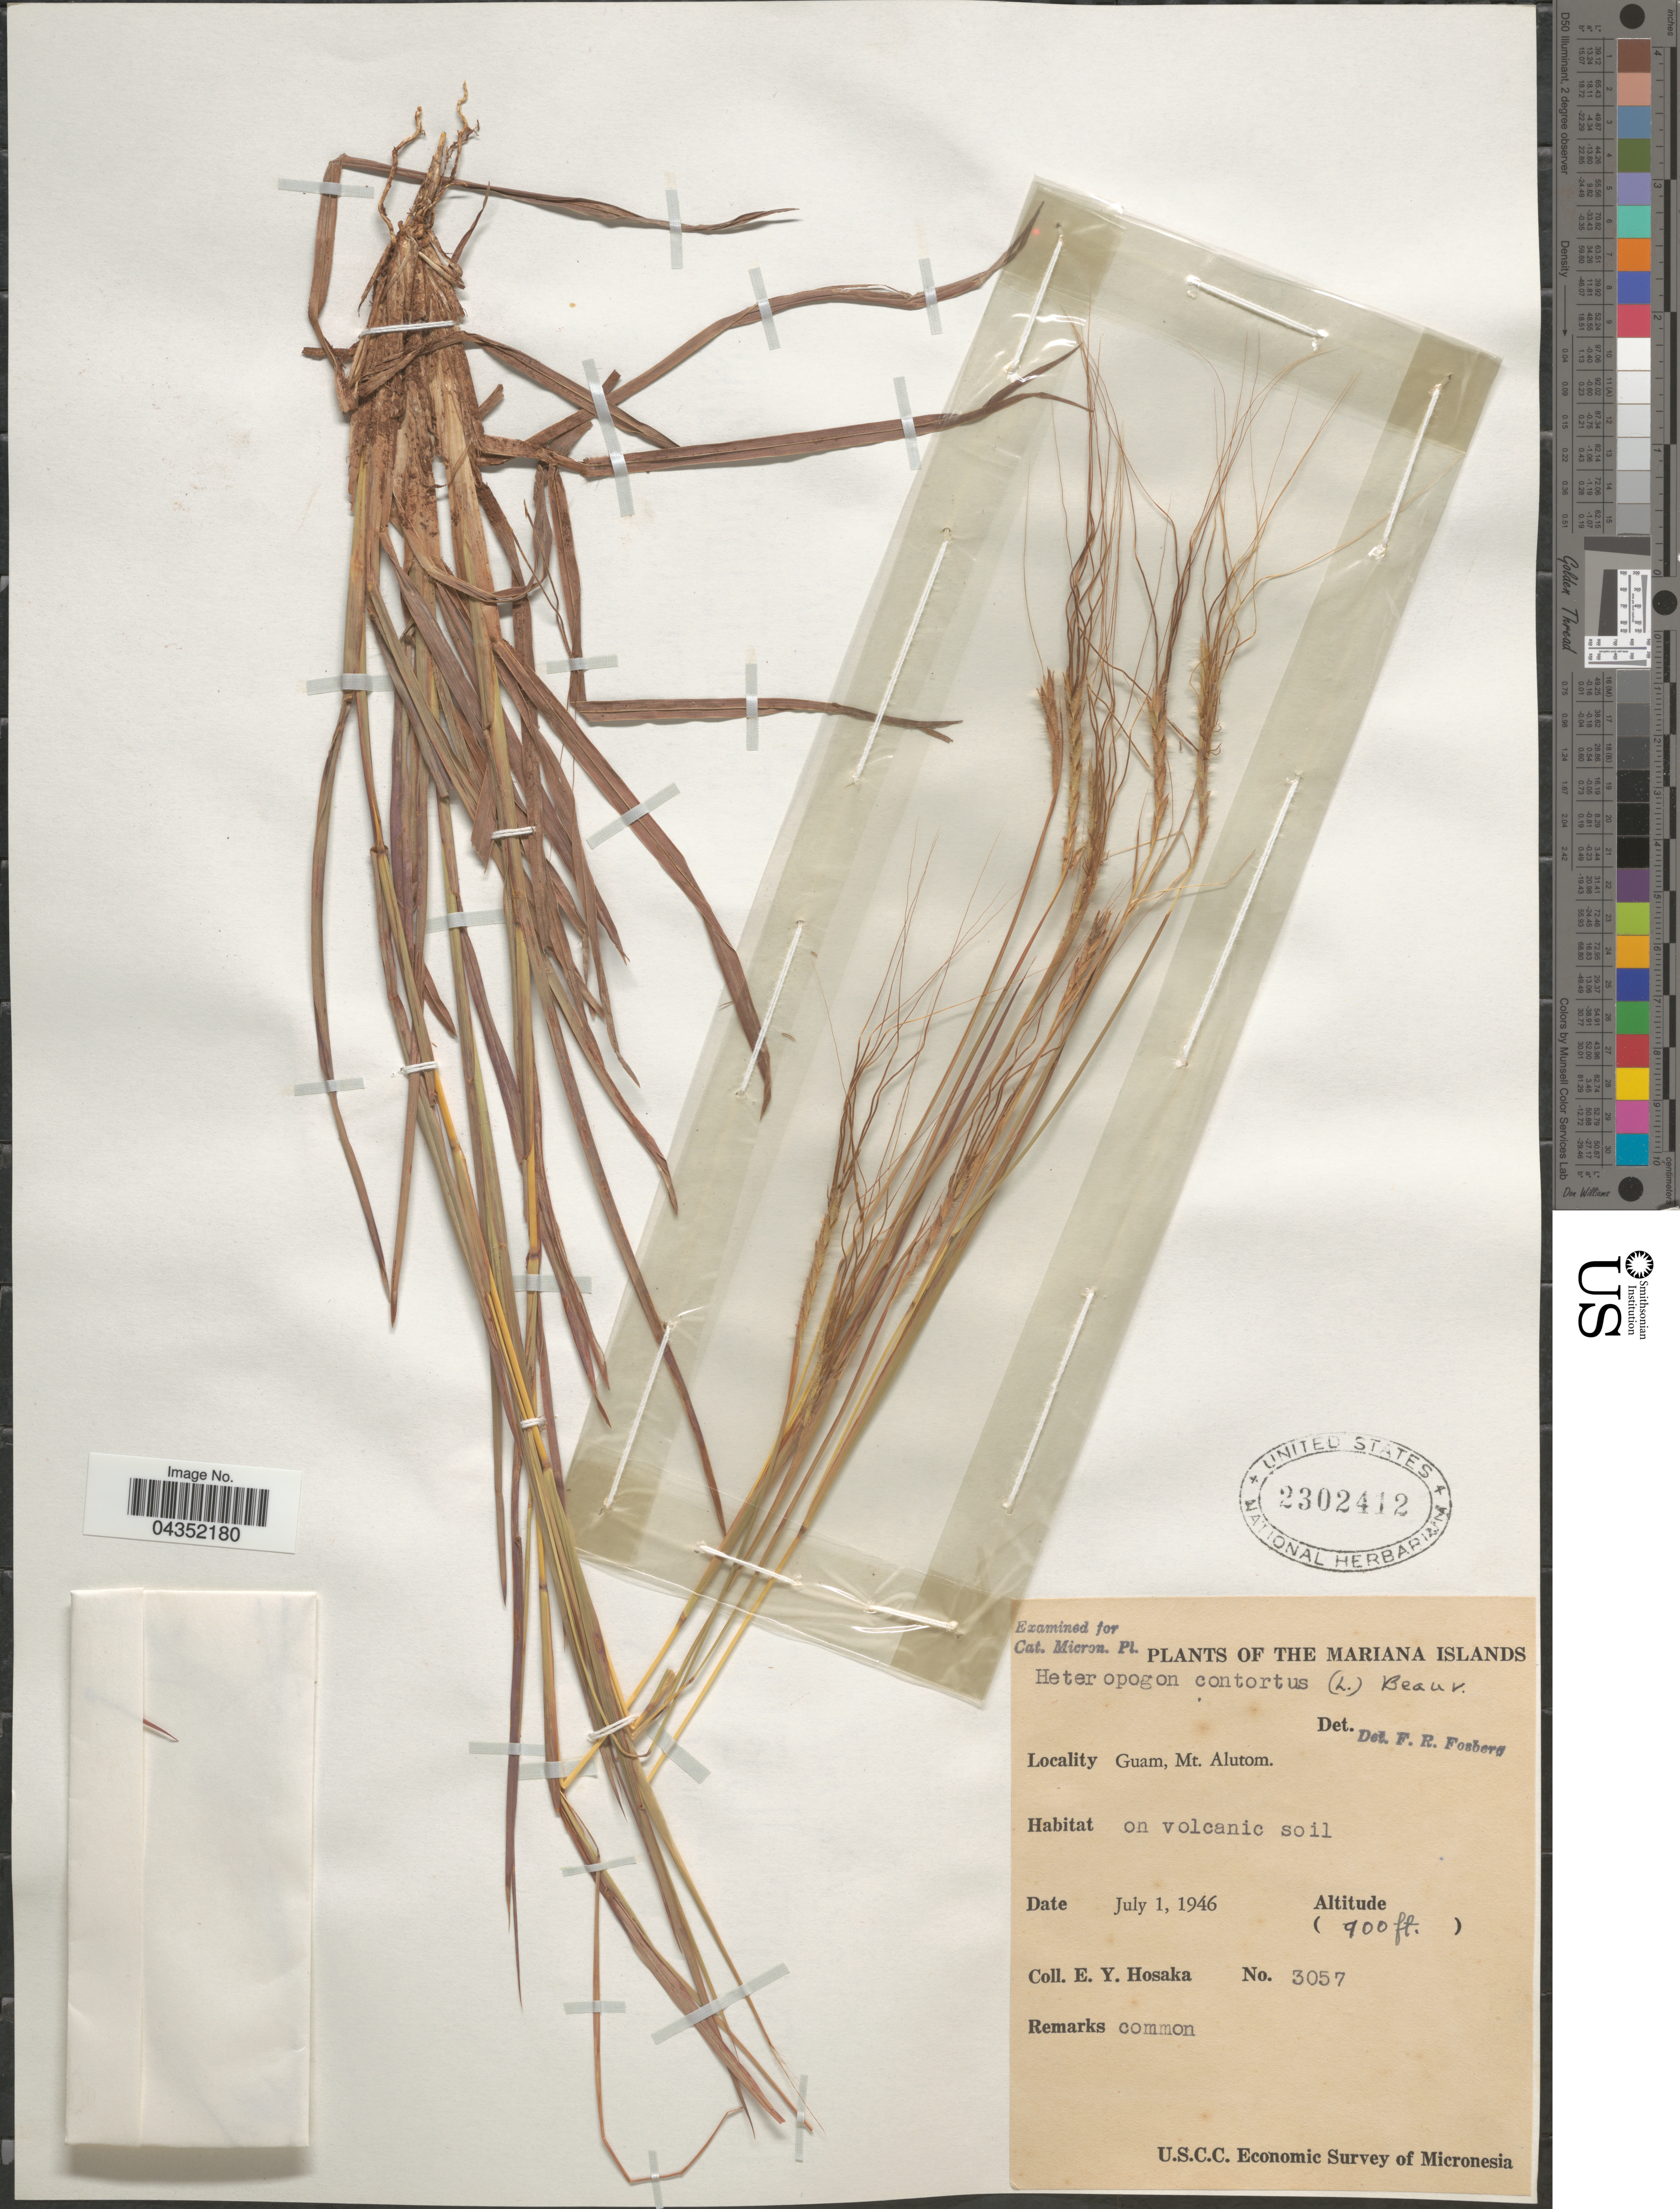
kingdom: Plantae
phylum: Tracheophyta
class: Liliopsida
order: Poales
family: Poaceae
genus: Heteropogon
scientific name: Heteropogon contortus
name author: (L.) P. Beauv. ex Roem. & Schult.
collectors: E. Y. Hosaka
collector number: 3057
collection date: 1946-07-01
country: Guam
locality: The Mariana Islands. Mt. Alutom. U.S.C.C. Economic Survey of Micronesia.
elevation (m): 213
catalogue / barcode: US 2302412